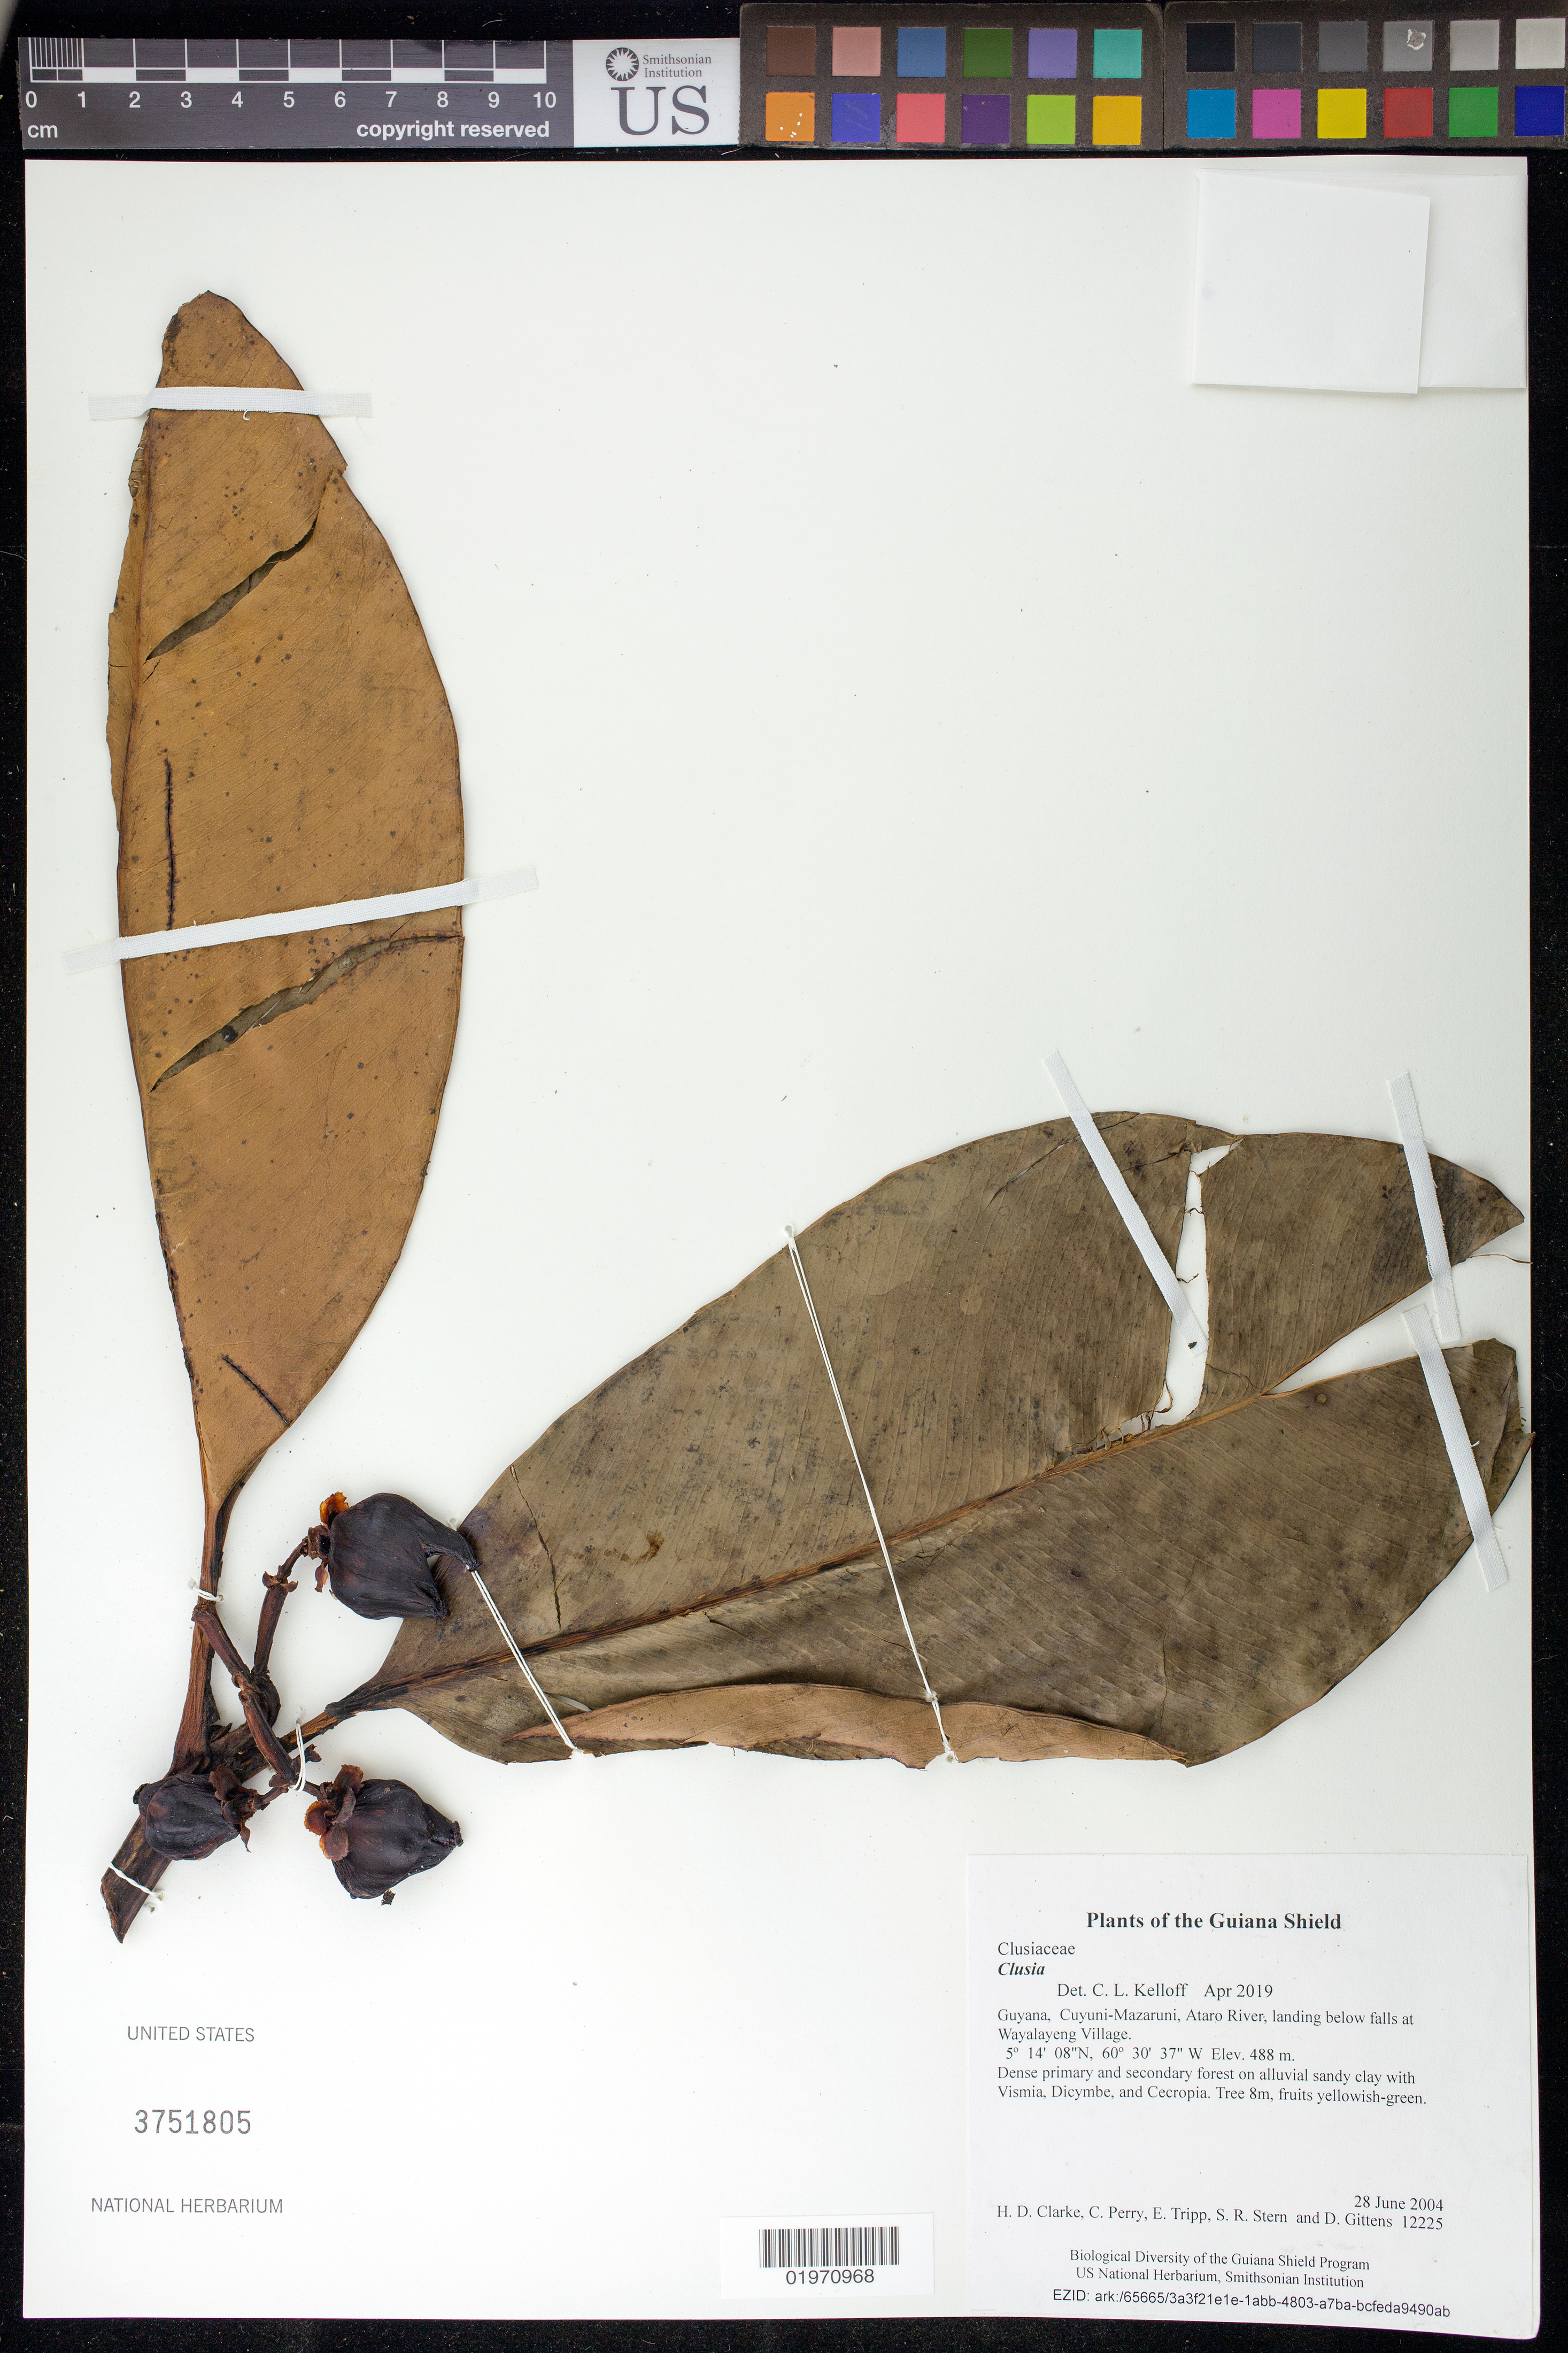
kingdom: Plantae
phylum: Tracheophyta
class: Magnoliopsida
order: Malpighiales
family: Clusiaceae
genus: Clusia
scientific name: Clusia sp.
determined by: Kelloff, C. L.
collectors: H. D. Clarke, C. Perry, E. Tripp, S. R. Stern & D. Gittens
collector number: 12225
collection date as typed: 28 June 2004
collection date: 2004-06-28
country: Guyana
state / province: Cuyuni-Mazaruni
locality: Ataro River, landing below falls at Wayalayeng Village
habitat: Dense primary and secondary forest on alluvial sandy clay with Vismia, Dicymbe, and Cecropia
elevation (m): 488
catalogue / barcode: US 3751805